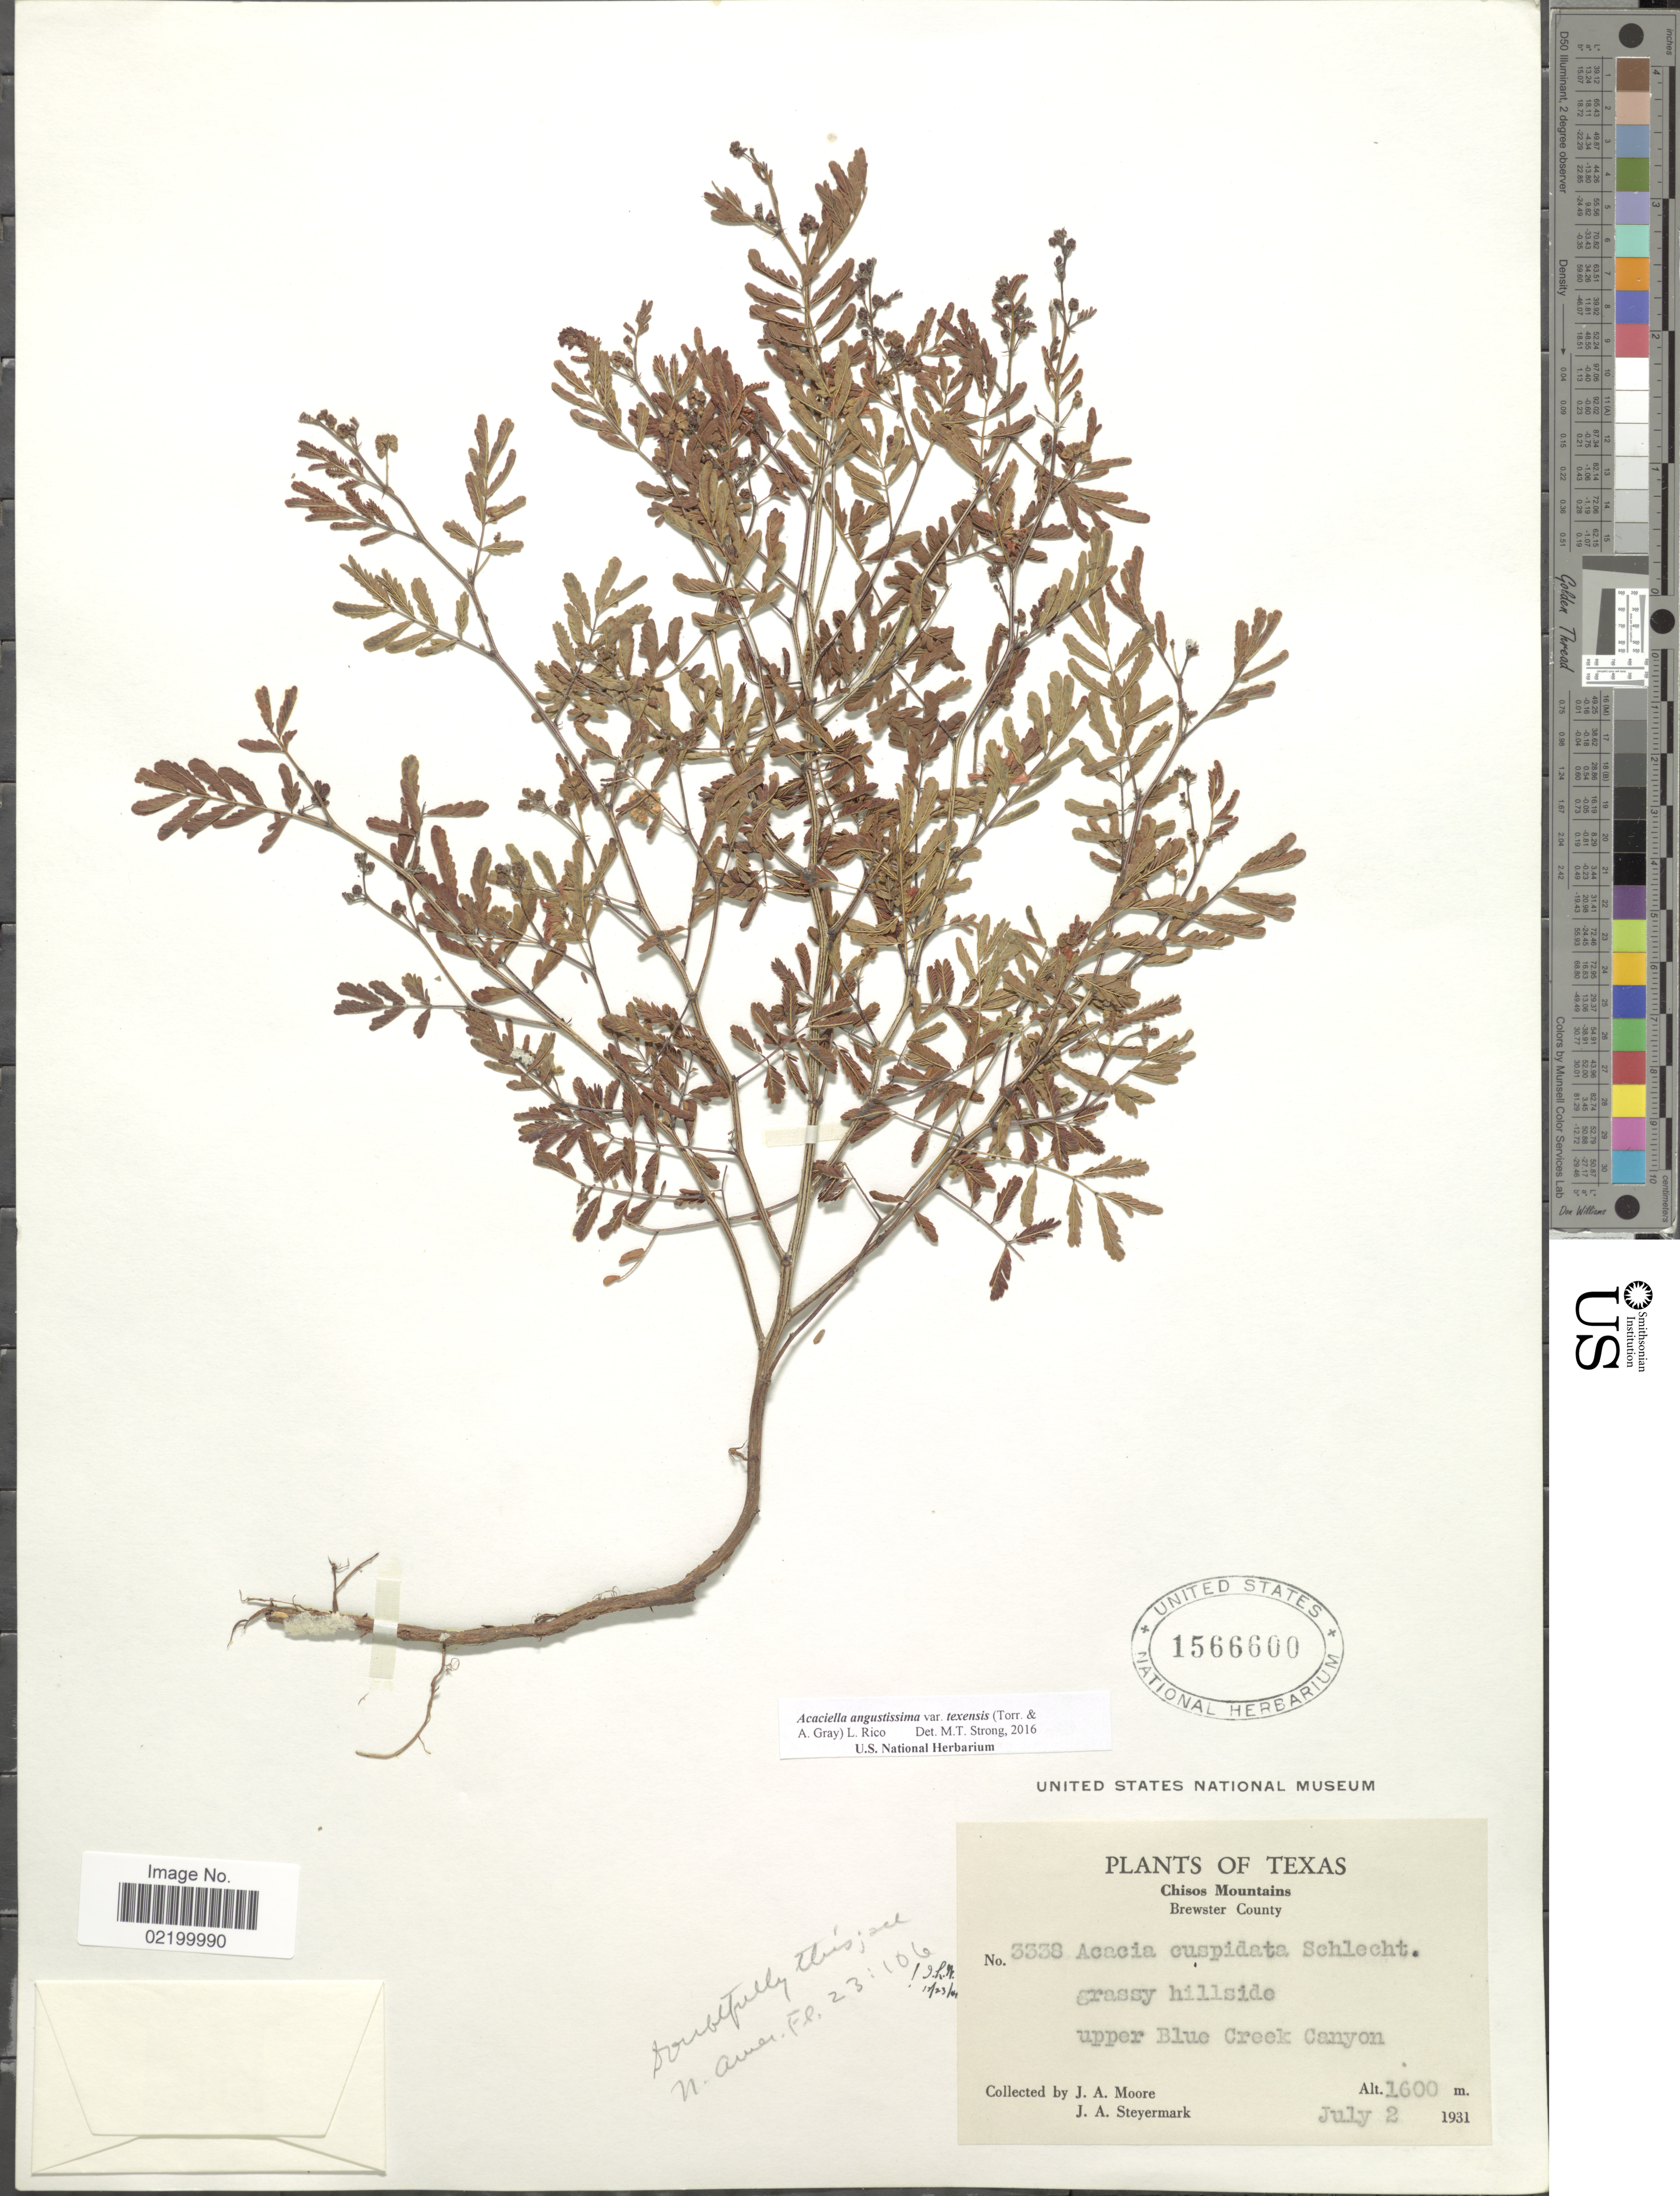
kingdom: Plantae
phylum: Tracheophyta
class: Magnoliopsida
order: Fabales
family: Fabaceae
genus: Acaciella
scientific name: Acaciella angustissima var. texensis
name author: (Nutt. ex Torr. & A. Gray) L. Rico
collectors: J. A. Moore & J. Steyermark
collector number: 3338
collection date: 1931-07-02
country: United States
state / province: Texas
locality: Chisos Mountains. Brewster County. upper Blue Creek Canyon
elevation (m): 1600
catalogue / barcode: US 1566600